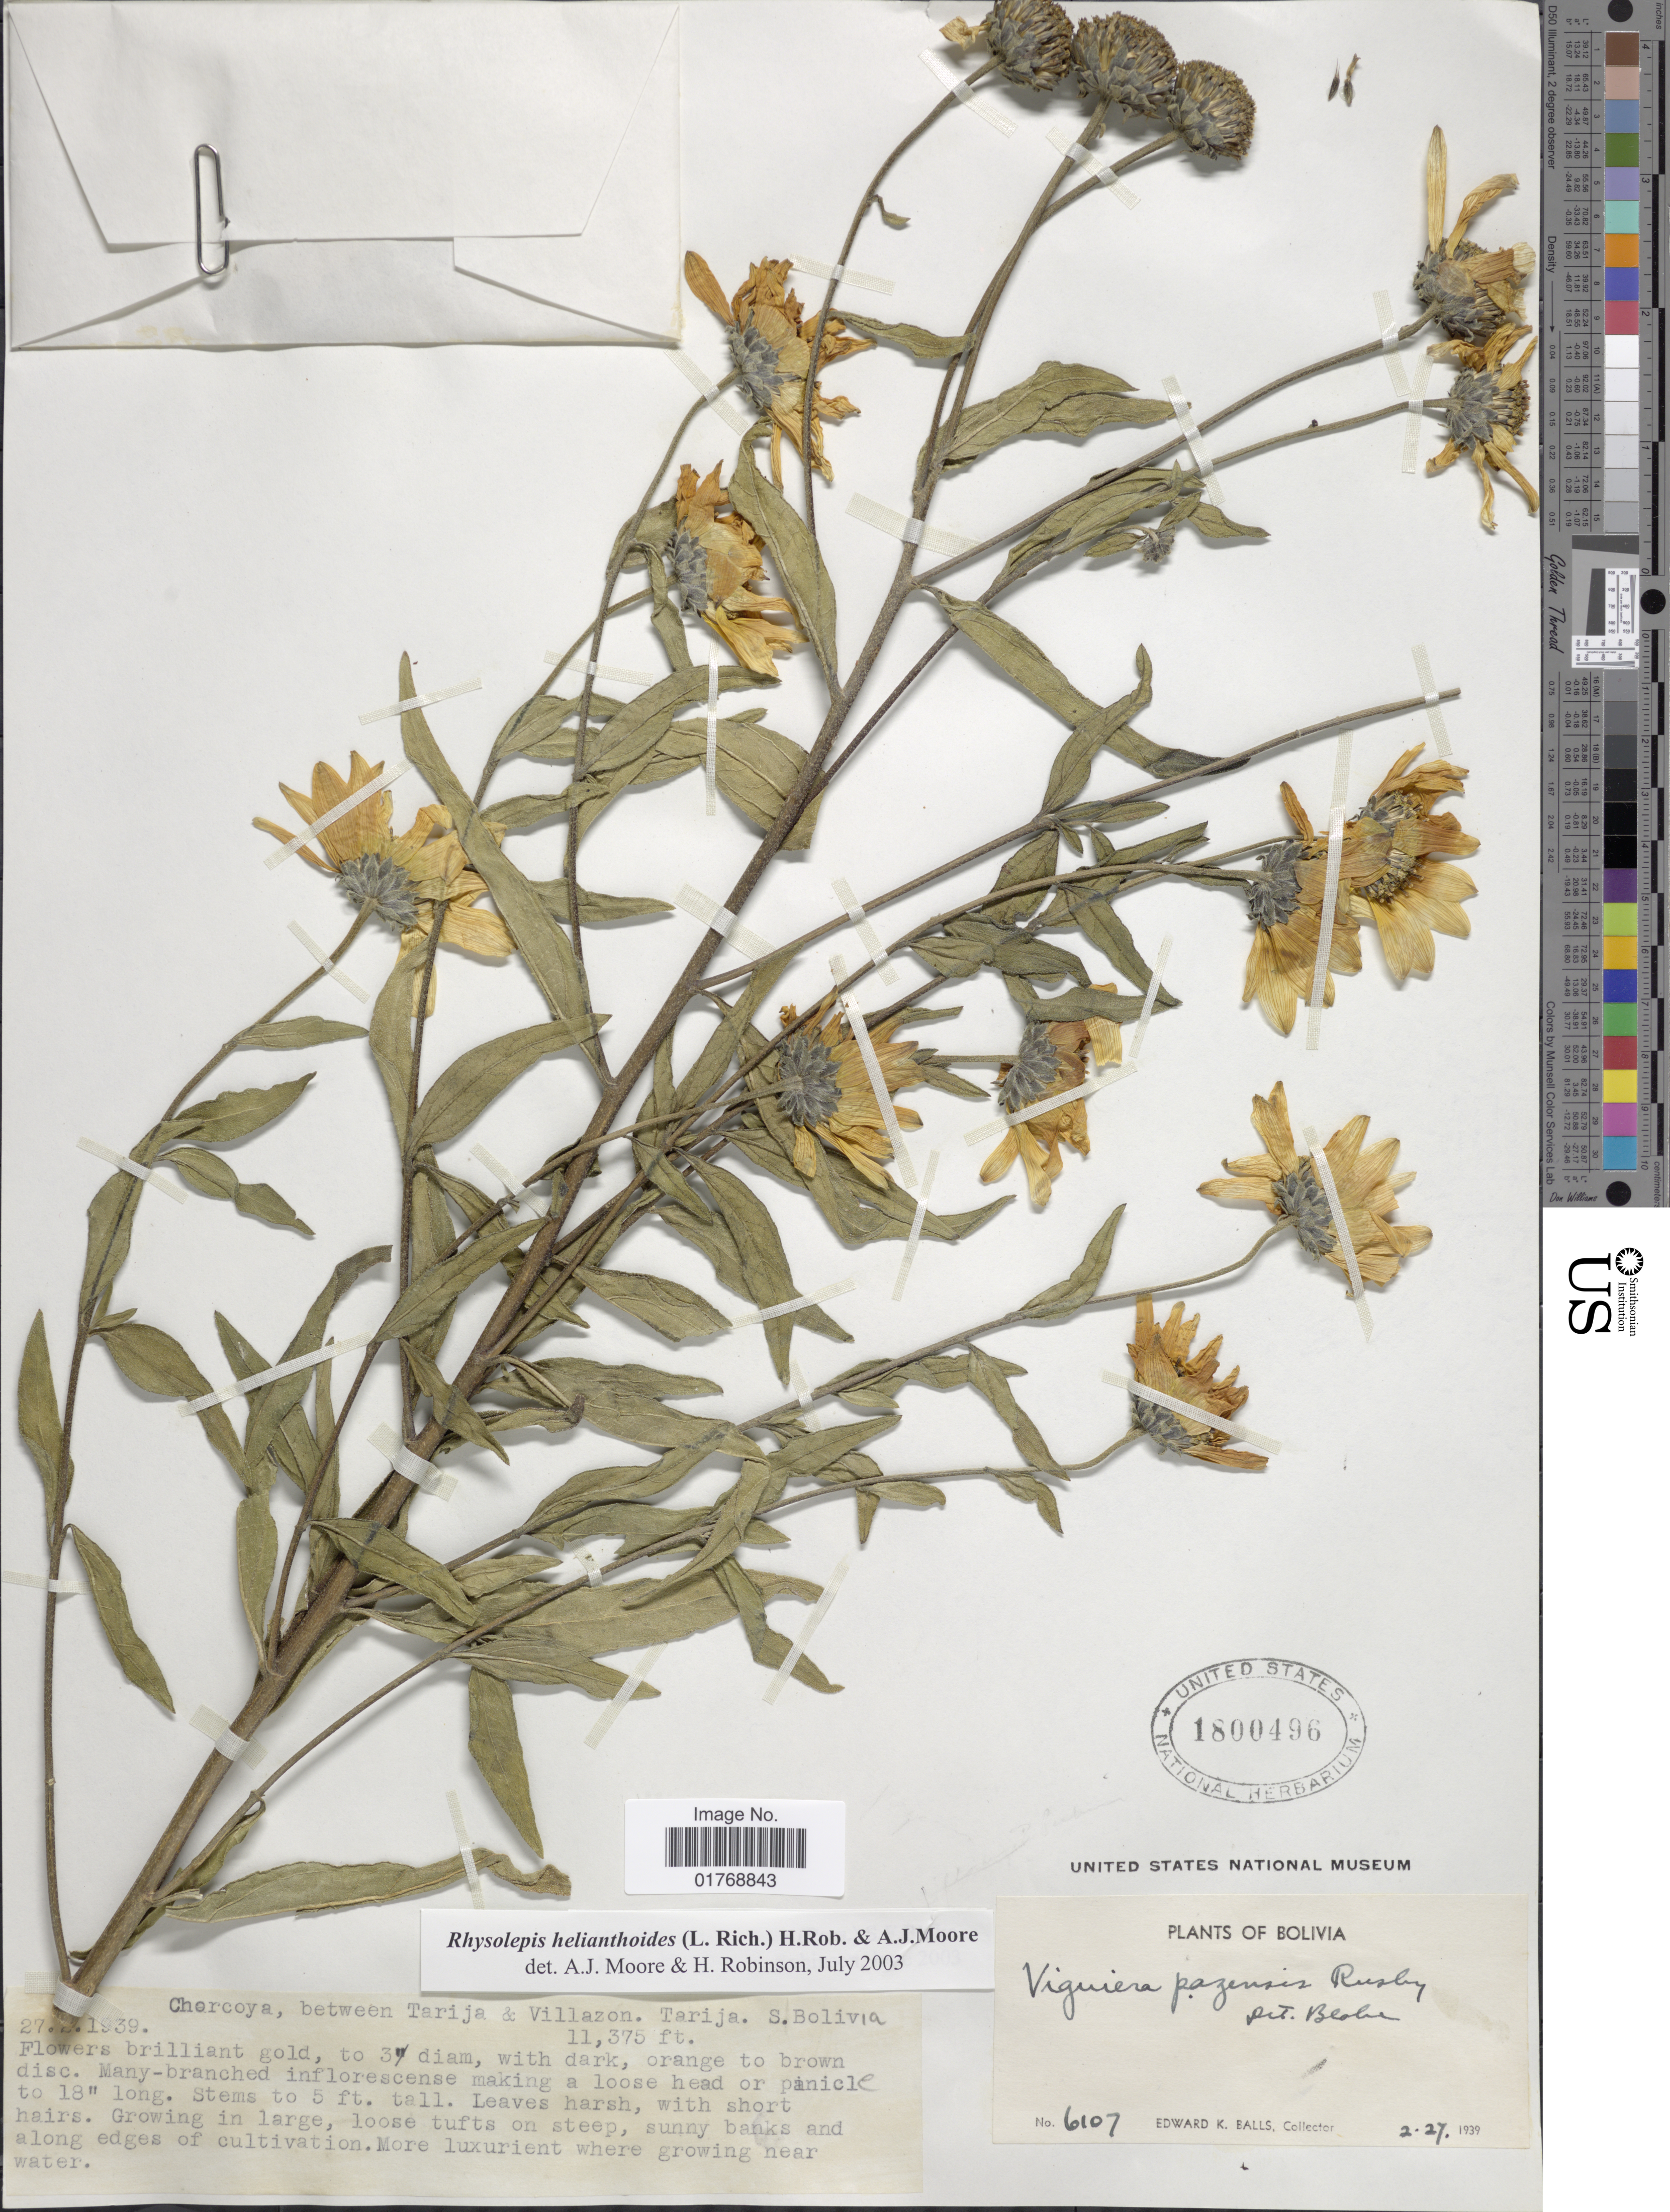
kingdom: Plantae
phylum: Tracheophyta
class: Magnoliopsida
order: Asterales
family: Asteraceae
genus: Viguiera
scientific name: Viguiera procumbens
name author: (Pers.) S.F. Blake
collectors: E. K. Balls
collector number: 6107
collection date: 1939-02-27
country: Bolivia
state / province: Tarija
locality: Chorcoya, between Tarija & Villazon. Tarija. S. Bolivia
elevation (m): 3467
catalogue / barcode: US 1800496